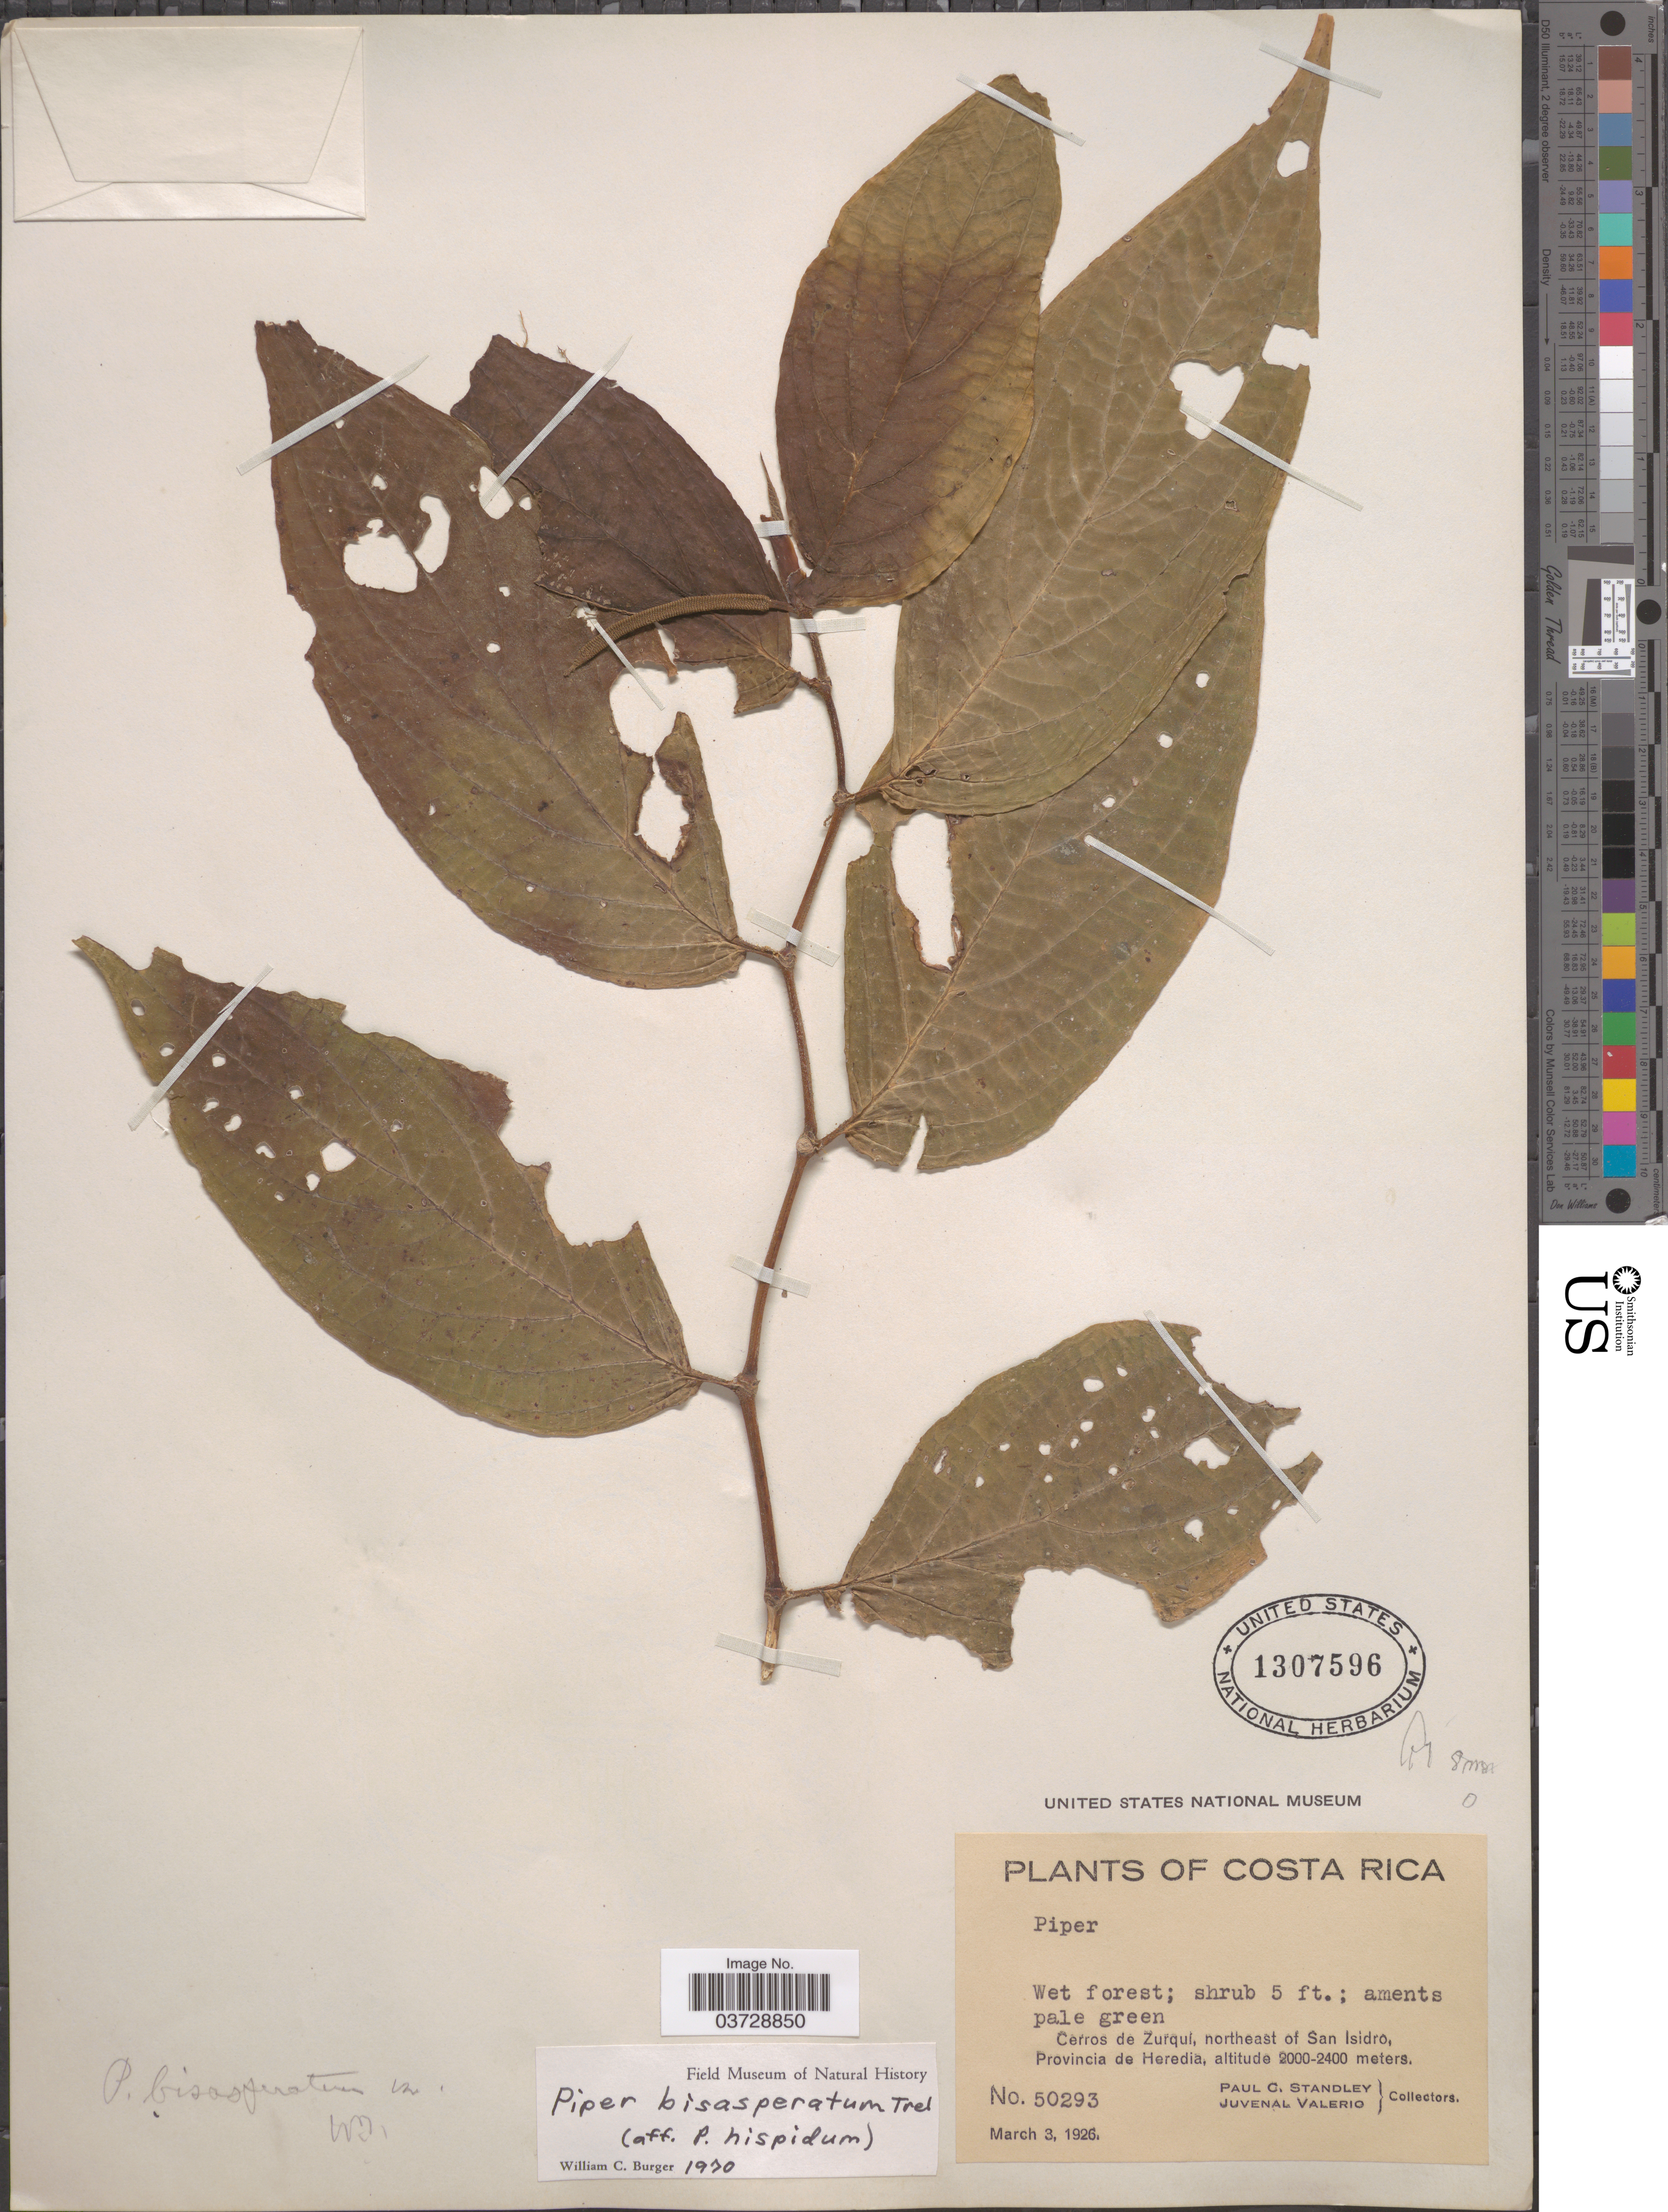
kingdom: Plantae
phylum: Tracheophyta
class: Magnoliopsida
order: Piperales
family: Piperaceae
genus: Piper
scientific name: Piper bisasperatum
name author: Trel.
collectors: P. C. Standley & J. Valerio R.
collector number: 50293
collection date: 1926-03-03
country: Costa Rica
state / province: Heredia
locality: Cerros de Zurquí, northeast of San Isidro.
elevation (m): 2000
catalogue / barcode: US 1307596